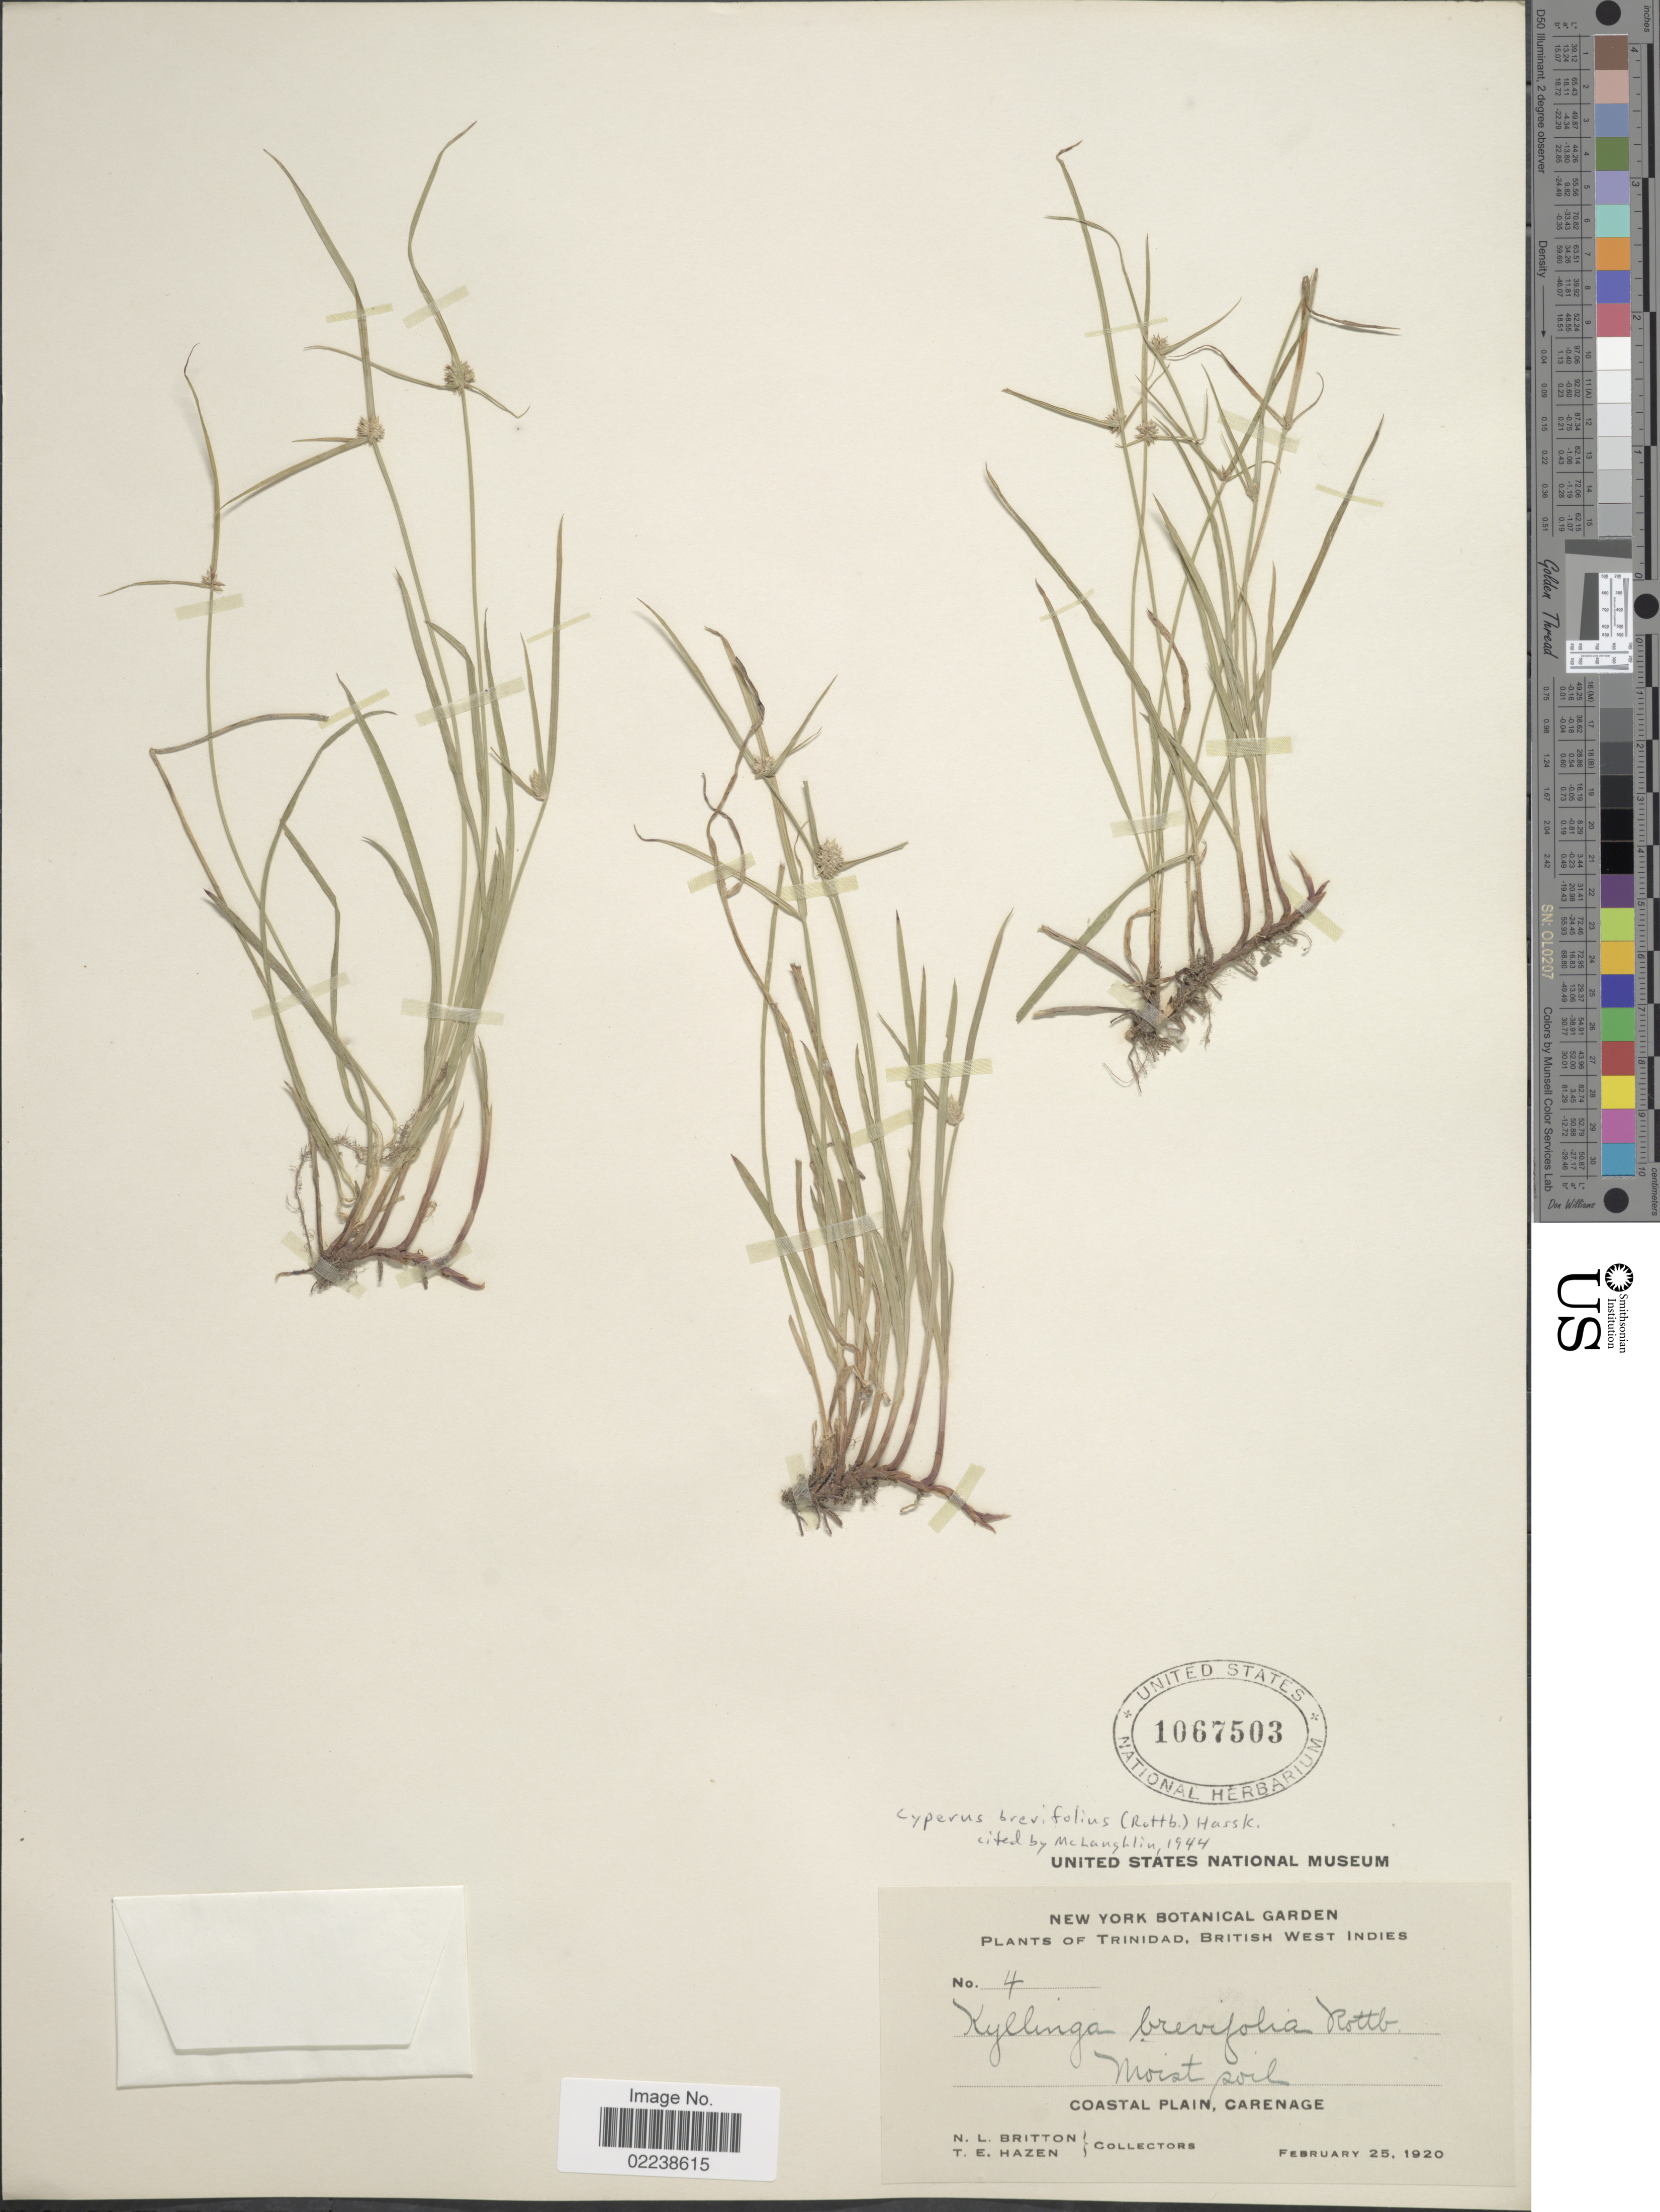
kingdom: Plantae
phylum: Tracheophyta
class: Liliopsida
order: Poales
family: Cyperaceae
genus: Cyperus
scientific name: Cyperus brevifolius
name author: (Rottb.) Hassk.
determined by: Strong, M. T., (US), Smithsonian Institution - National Museum of Natural History (UNITED STATES)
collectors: N. Britton & T. E. Hazen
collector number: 4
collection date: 1920-02-25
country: Trinidad and Tobago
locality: Trinidad, British West Indies. Coastal Plain, Carenage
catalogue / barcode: US 1067503